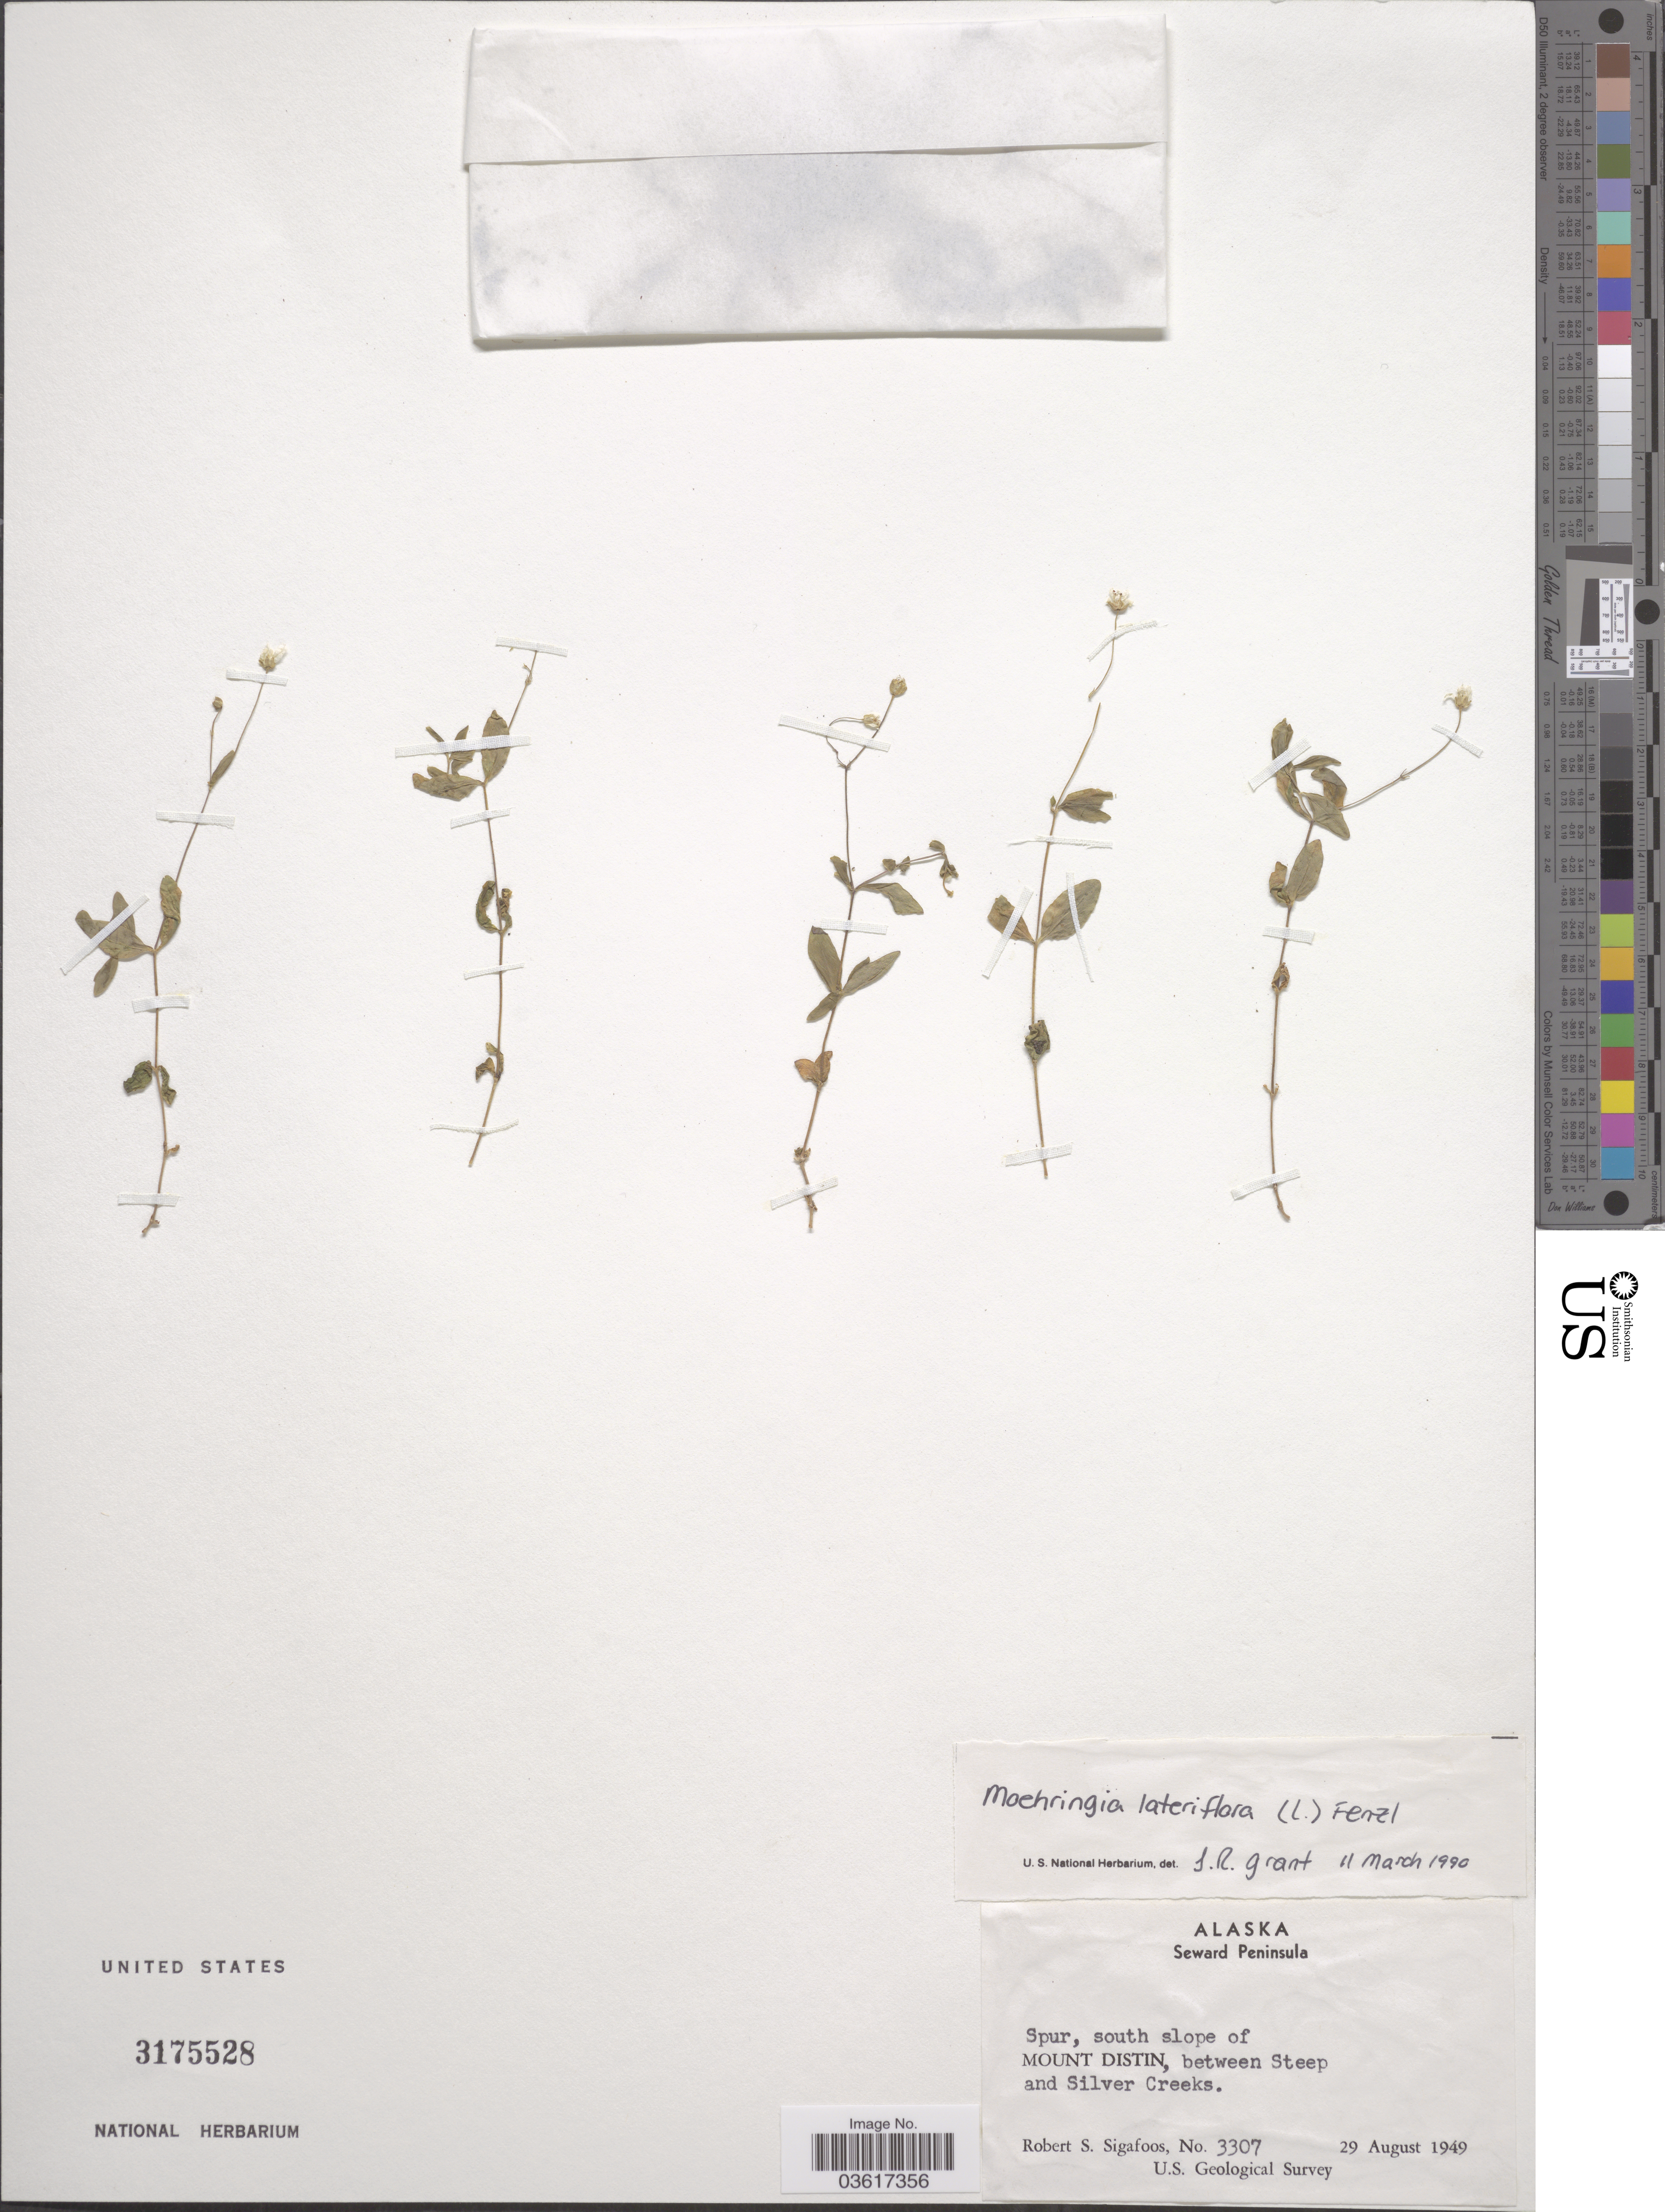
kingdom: Plantae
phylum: Tracheophyta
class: Magnoliopsida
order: Caryophyllales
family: Caryophyllaceae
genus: Moehringia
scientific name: Moehringia lateriflora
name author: (L.) Fenzl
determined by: Grant, J. R., (SWITZERLAND)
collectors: R. Sigafoos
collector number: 3307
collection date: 1949-08-29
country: United States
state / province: Alaska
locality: Seward Peninsula. South slope of Mount Distin, between Steep and Silver Creeks.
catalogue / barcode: US 3175528